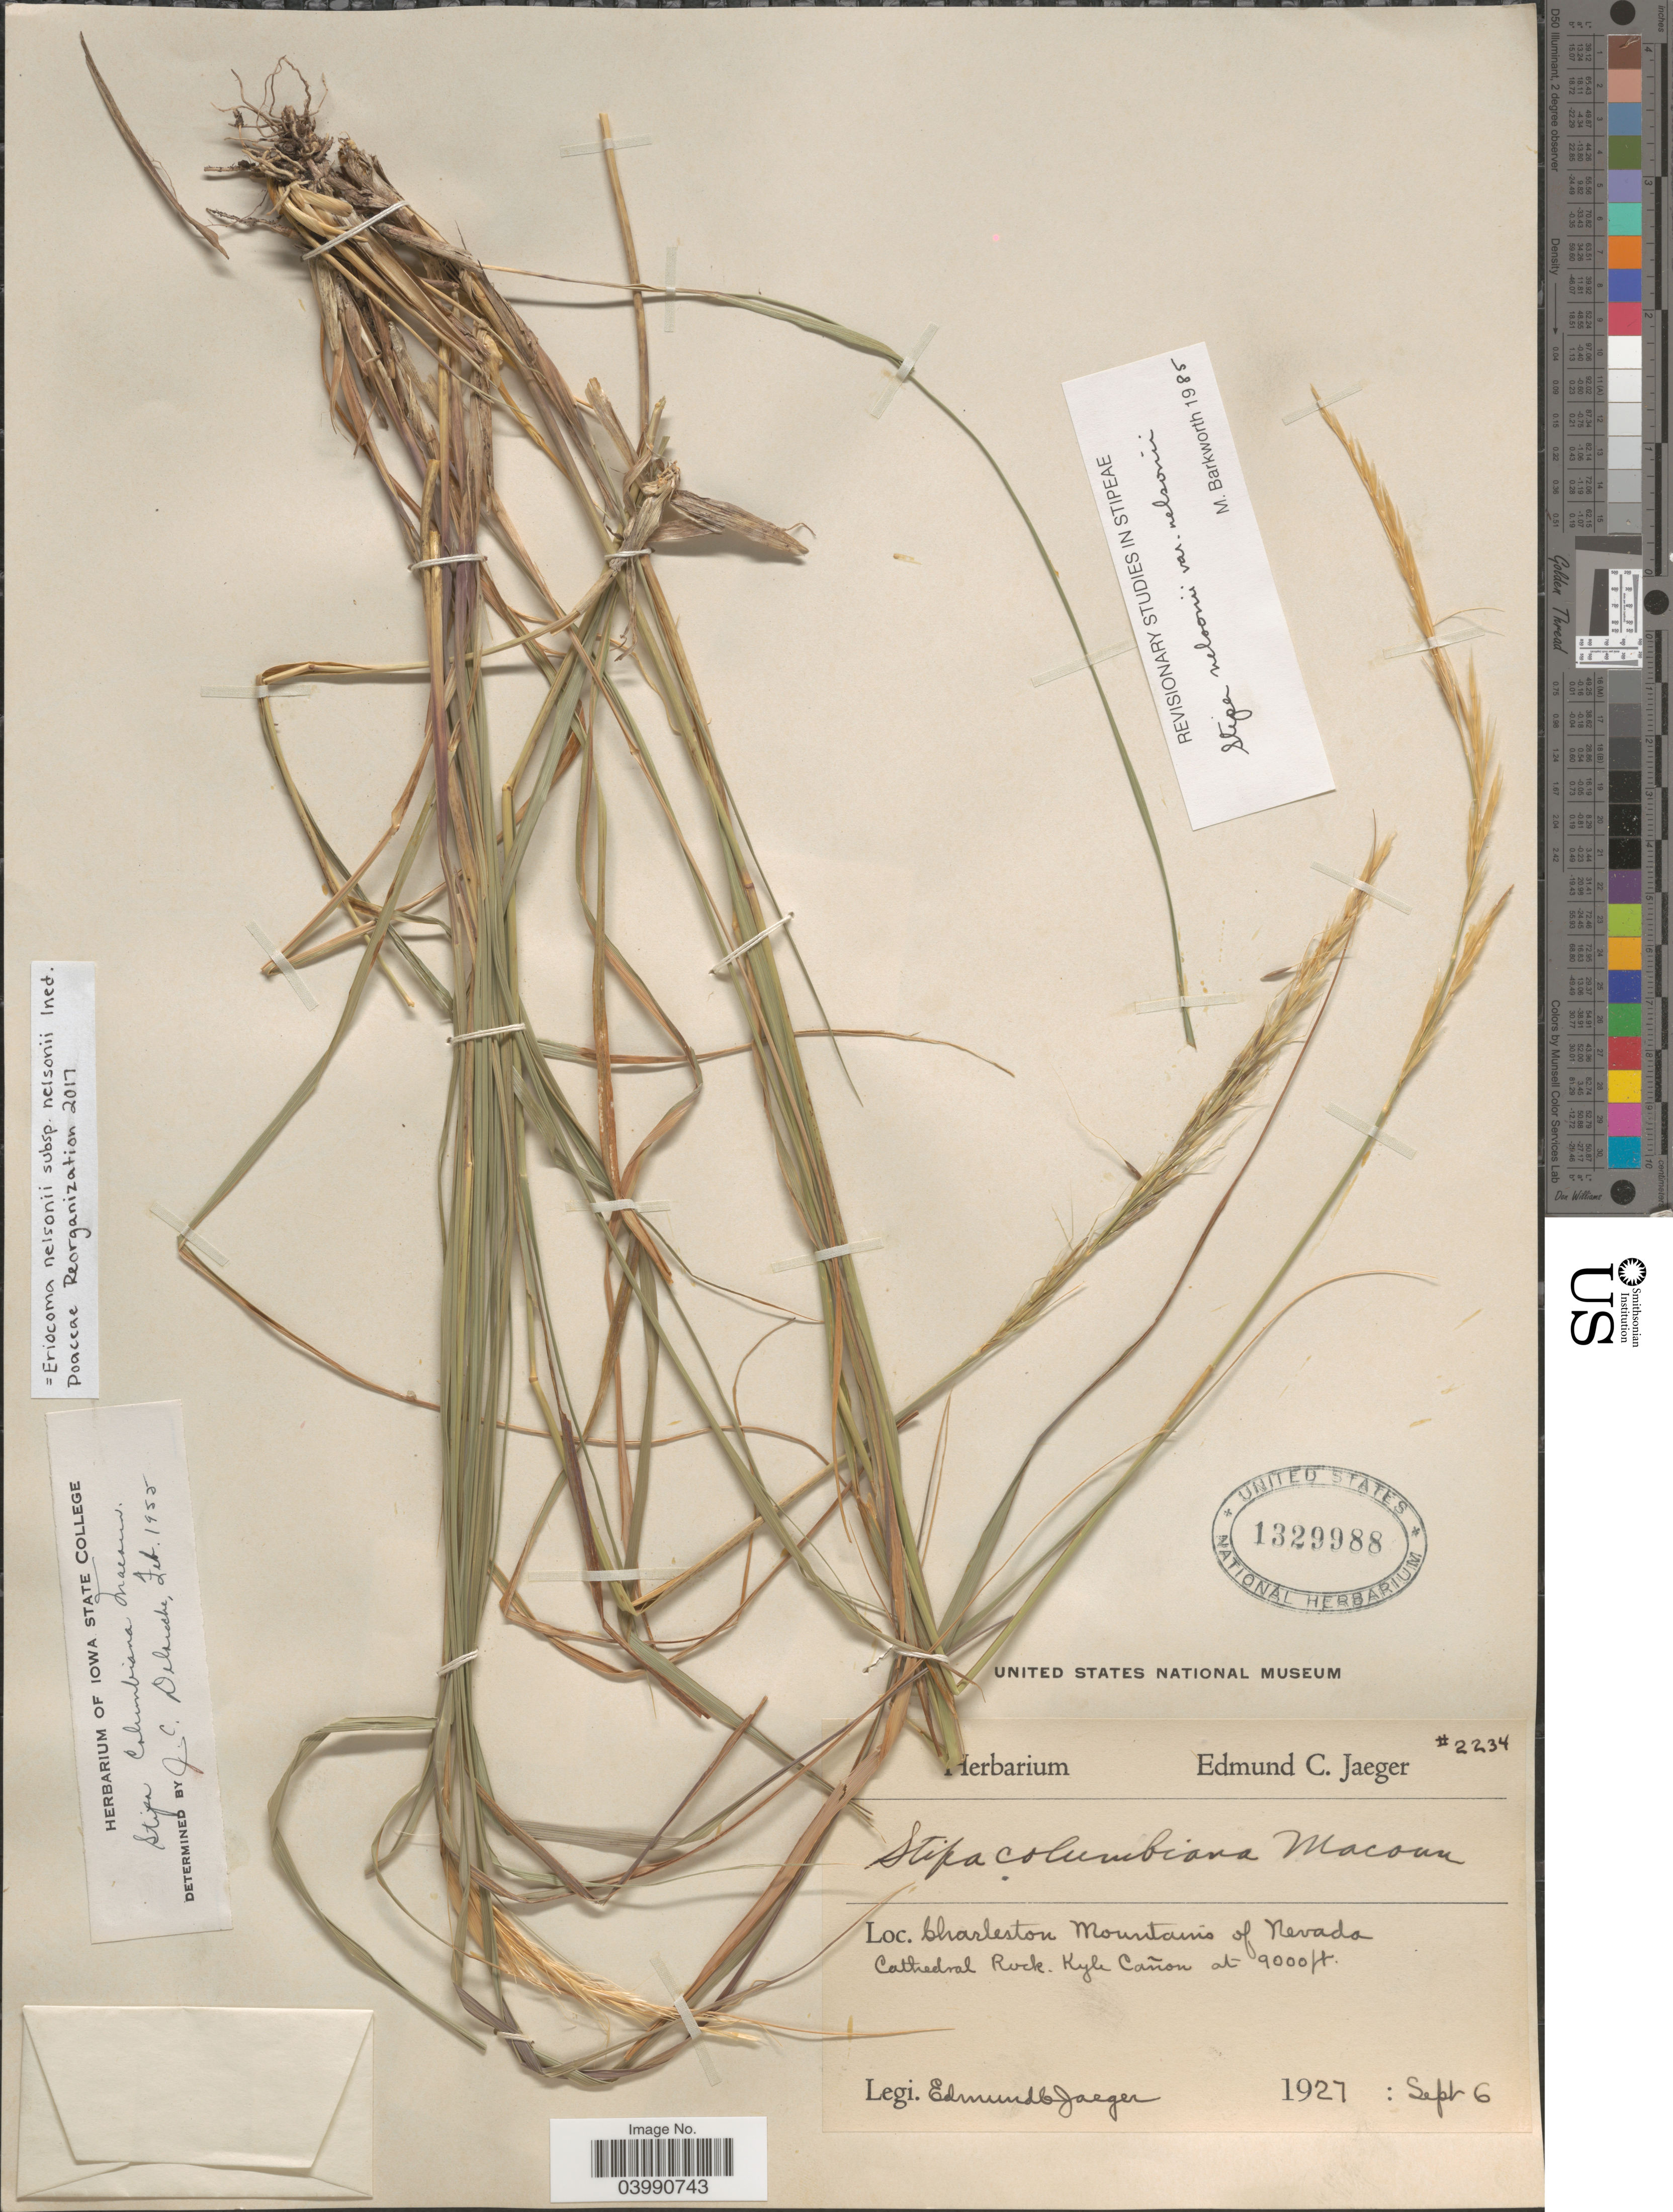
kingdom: Plantae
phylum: Tracheophyta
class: Liliopsida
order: Poales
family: Poaceae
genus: Eriocoma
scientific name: Eriocoma nelsonii subsp. nelsonii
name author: (Scribn.) Romasch.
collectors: E. Jaeger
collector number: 2234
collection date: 1927-09-06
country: United States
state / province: Nevada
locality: Charleston Mountains of Nevada. Cathedral Rock. Kyle Cañon.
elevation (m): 2743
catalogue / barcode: US 1329988